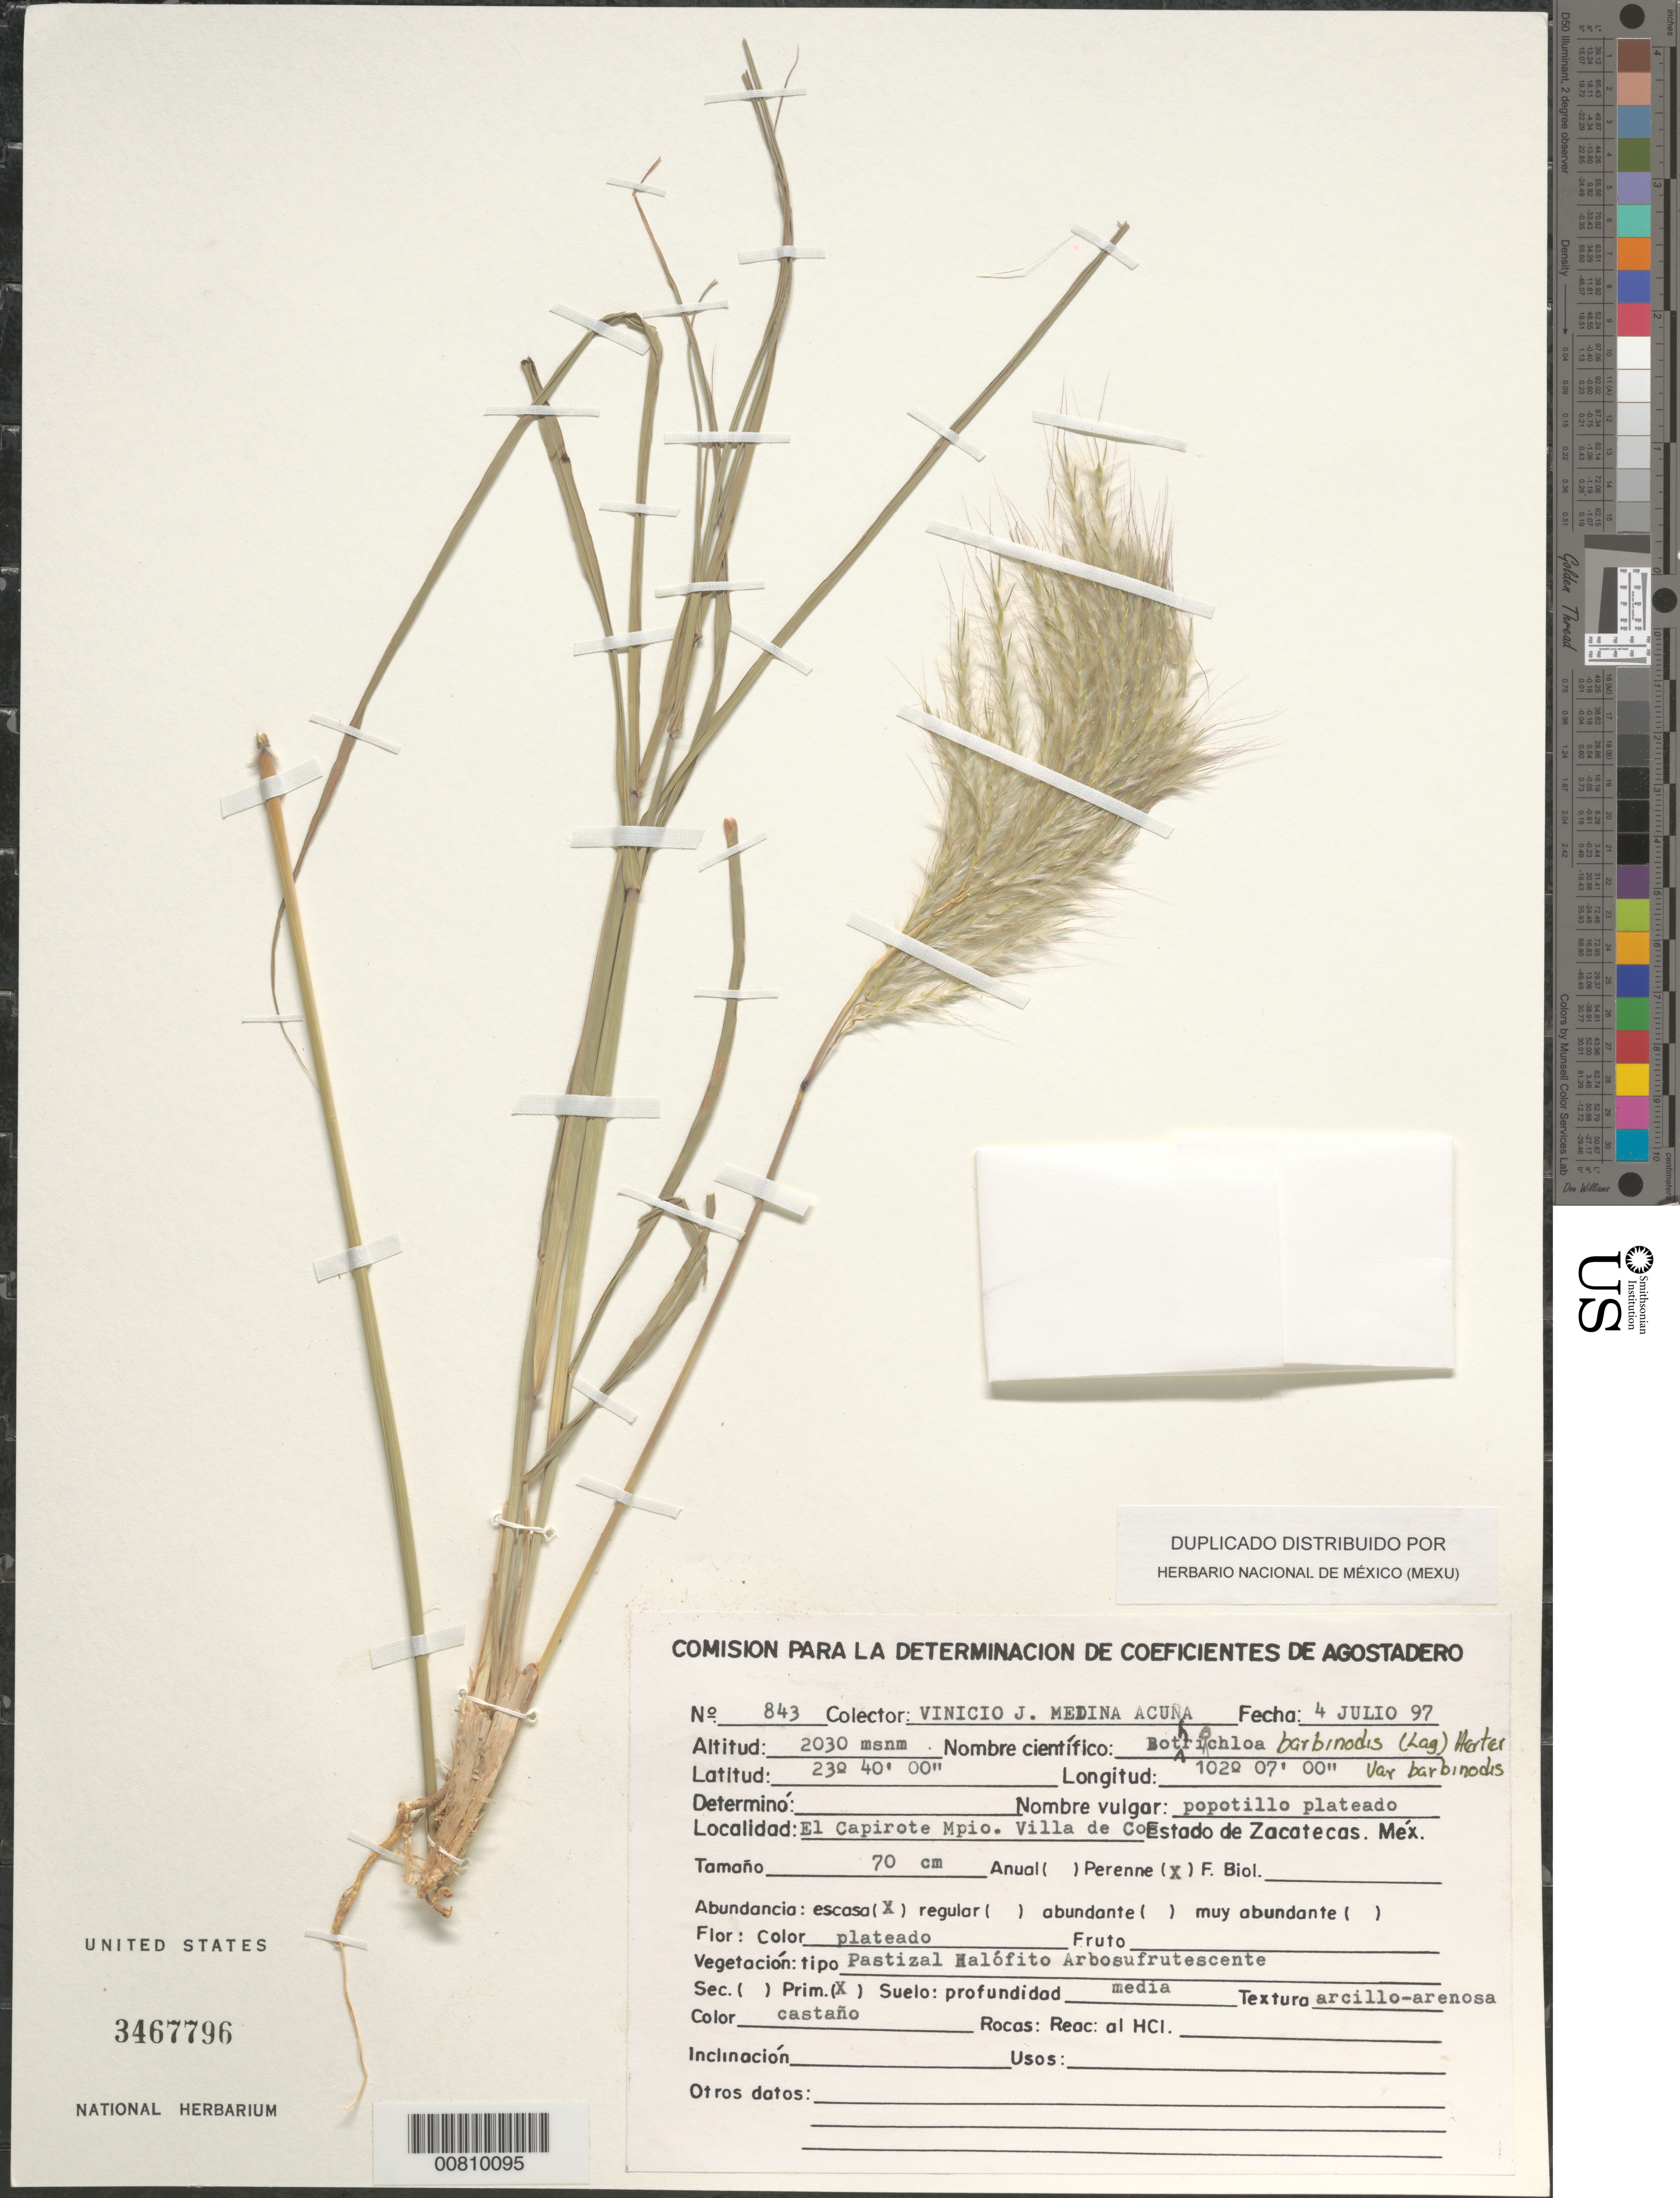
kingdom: Plantae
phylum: Tracheophyta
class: Liliopsida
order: Poales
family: Poaceae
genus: Bothriochloa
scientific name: Bothriochloa barbinodis var. barbinodis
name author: (Lag.) Herter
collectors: V. J. Acuna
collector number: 843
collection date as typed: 04 Jul 1997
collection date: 1997-07-04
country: Mexico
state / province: Zacatecas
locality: El Capirote, Villa de Cos.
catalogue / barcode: US 3467796